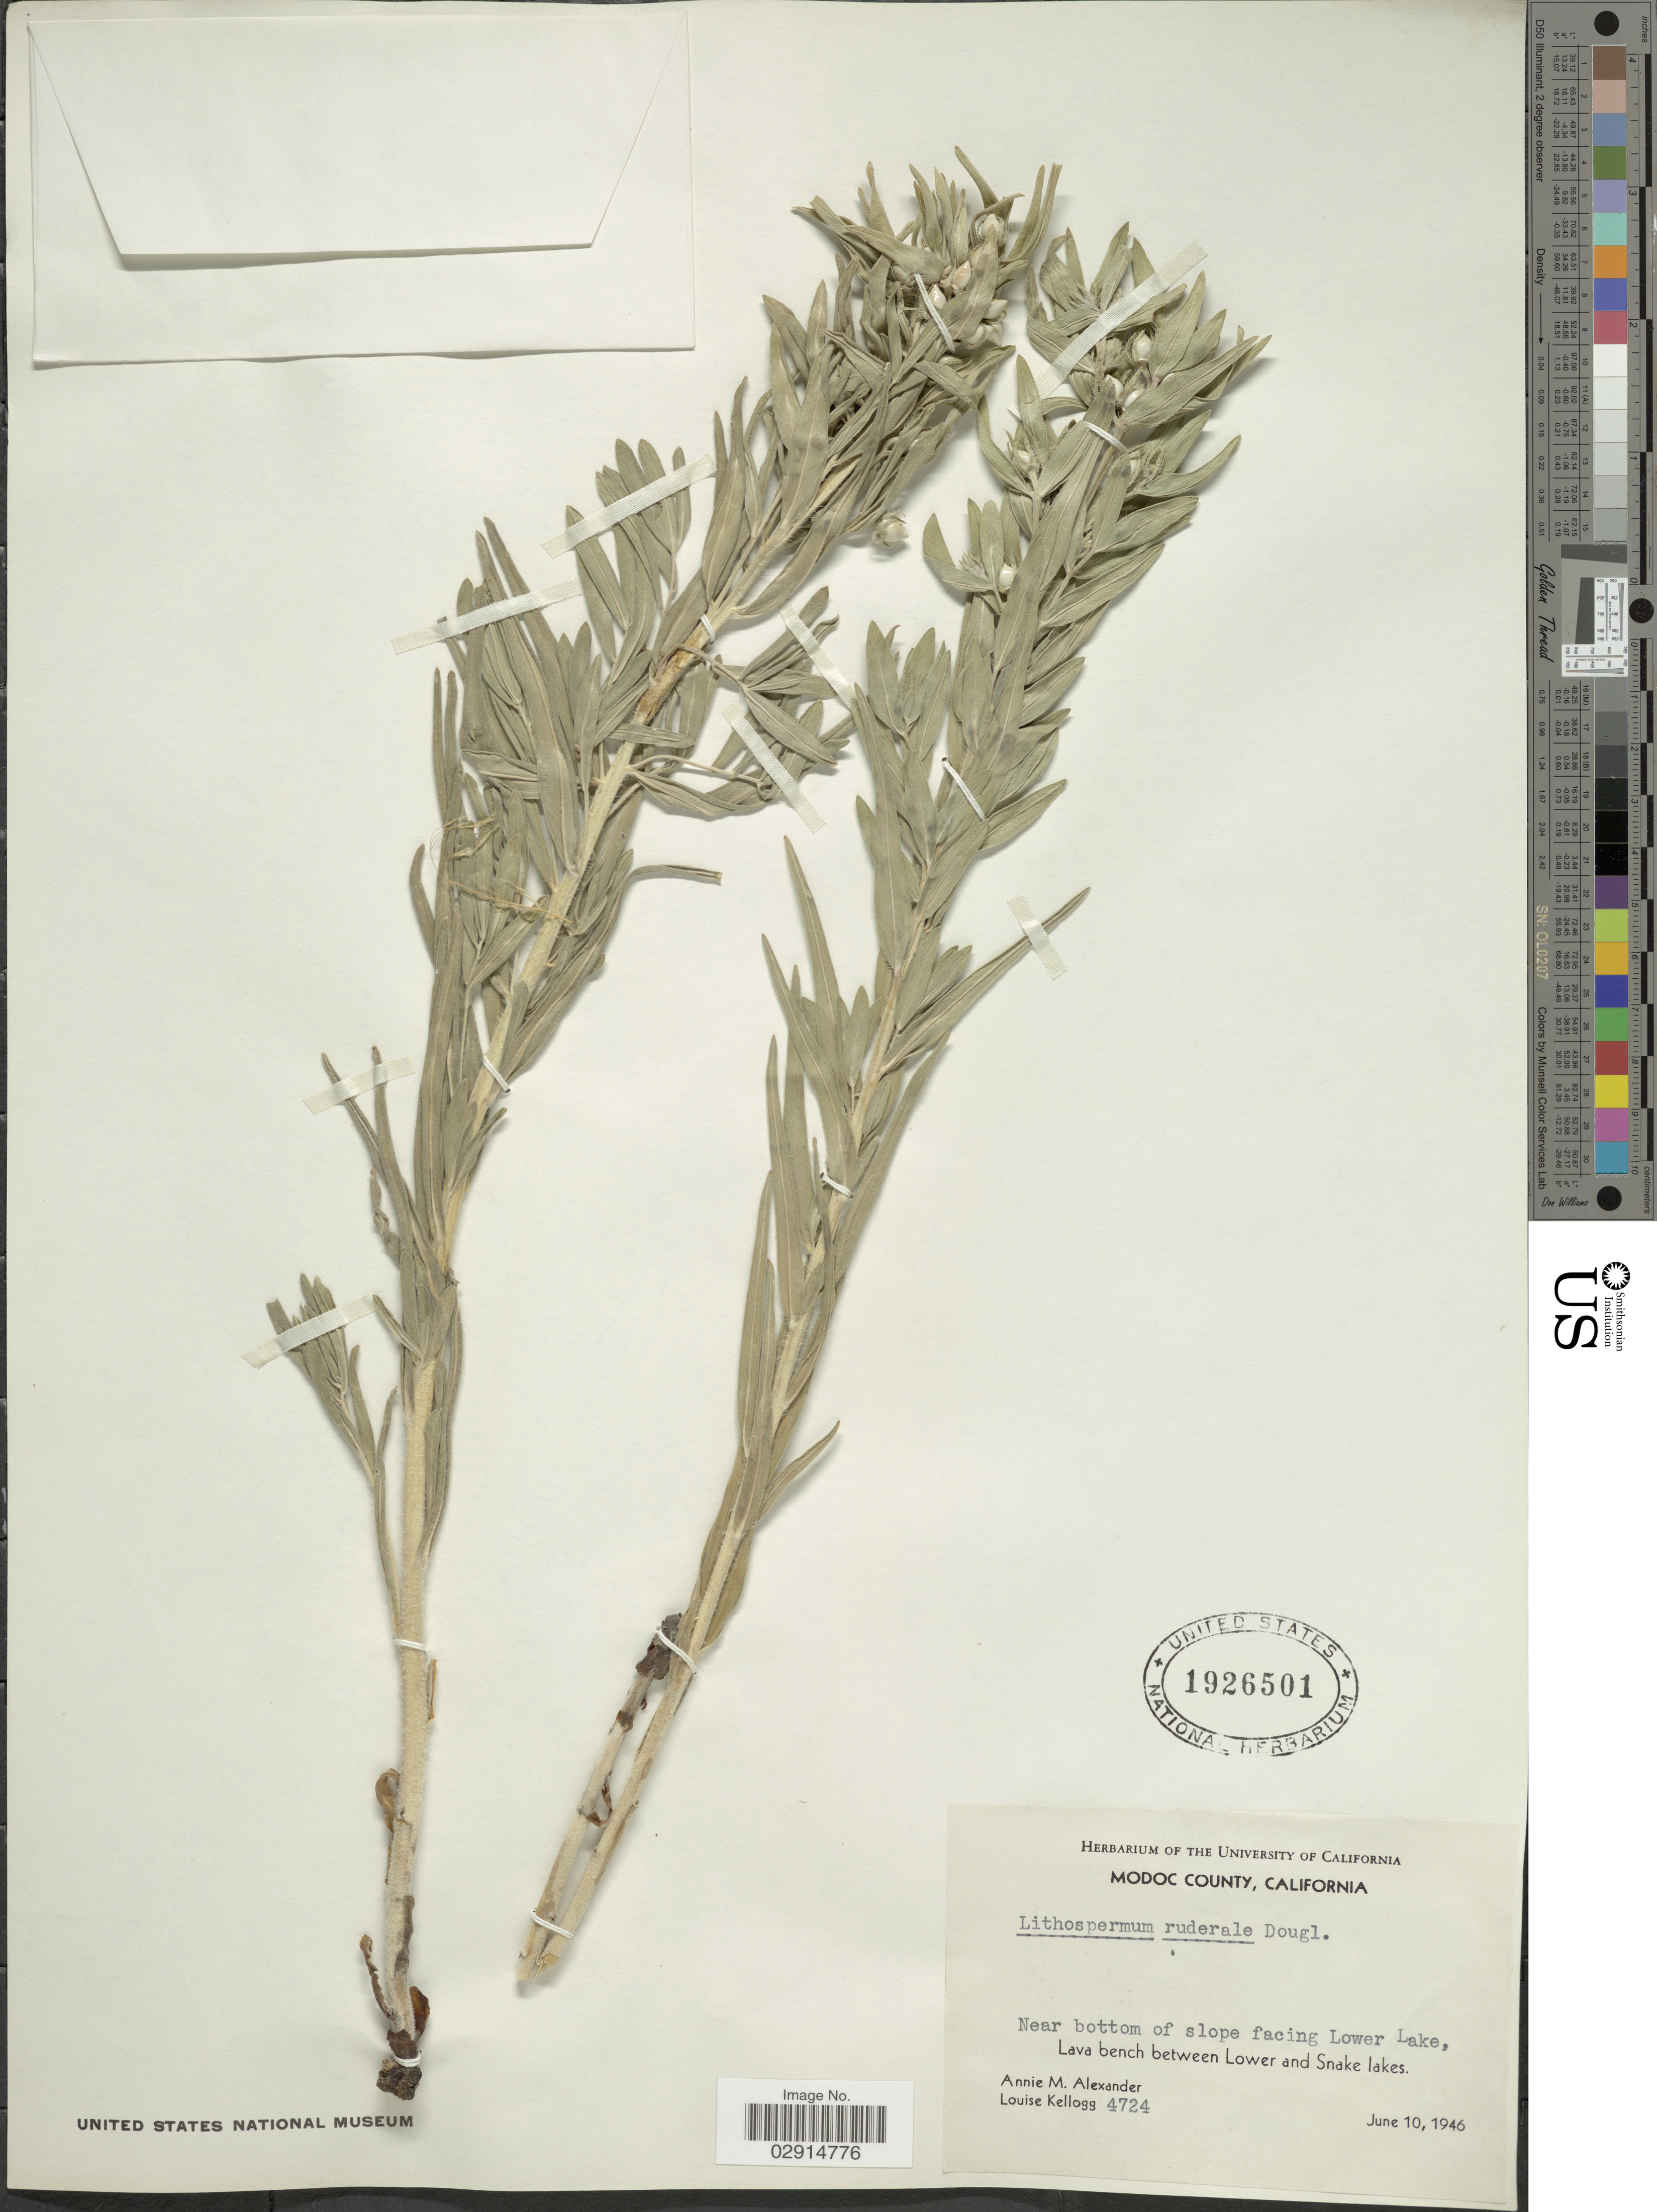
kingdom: Plantae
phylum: Tracheophyta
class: Magnoliopsida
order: Boraginales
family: Boraginaceae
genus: Lithospermum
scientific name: Lithospermum ruderale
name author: Douglas ex Lehm.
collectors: A. M. Alexander & L. Kellogg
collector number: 4724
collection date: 1946-06-10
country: United States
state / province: California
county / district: Modoc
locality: Modoc County, Near bottom of slope facing Lower Lake, Lava bench between Lower and Snake lakes.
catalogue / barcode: US 1926501